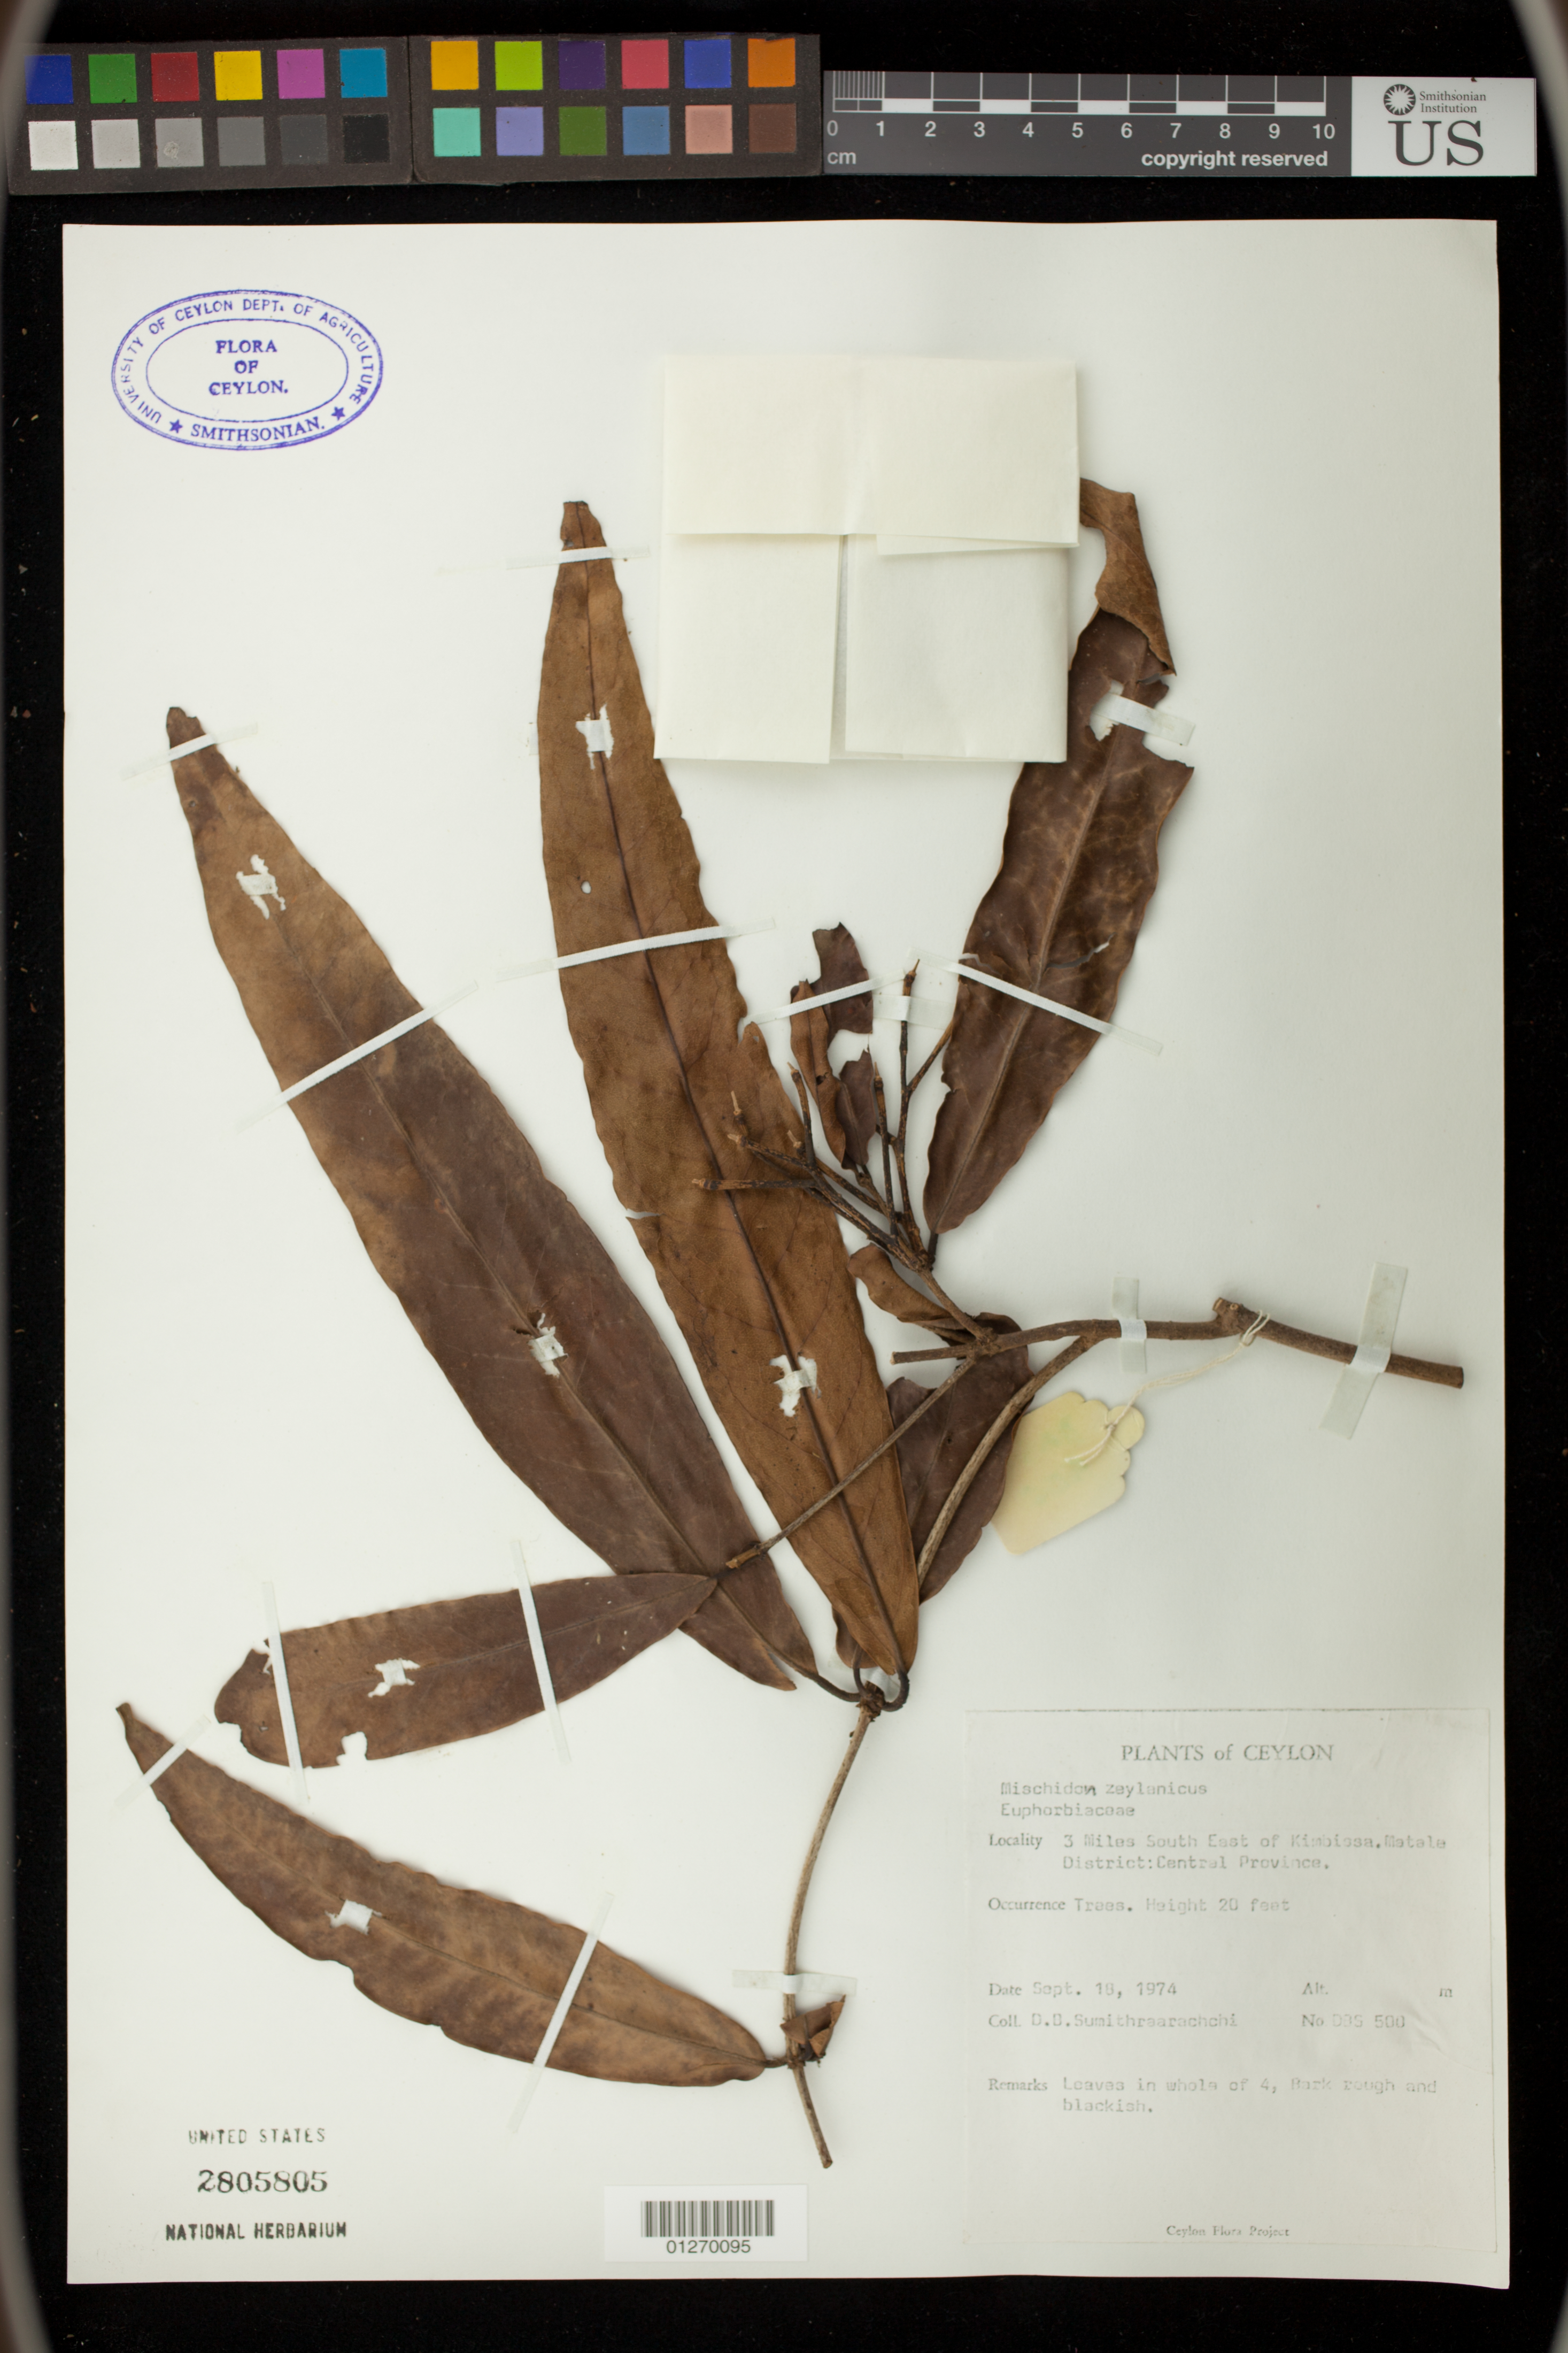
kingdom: Plantae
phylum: Tracheophyta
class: Magnoliopsida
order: Malpighiales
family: Picrodendraceae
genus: Mischodon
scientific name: Mischodon zeylanicus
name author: Thwaites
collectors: D. B. Sumithraarachchi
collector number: DBS 500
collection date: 1974-09-18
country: Sri Lanka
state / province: Central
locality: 3 Miles South East of Kimbissa, Matale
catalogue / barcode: US 2805805